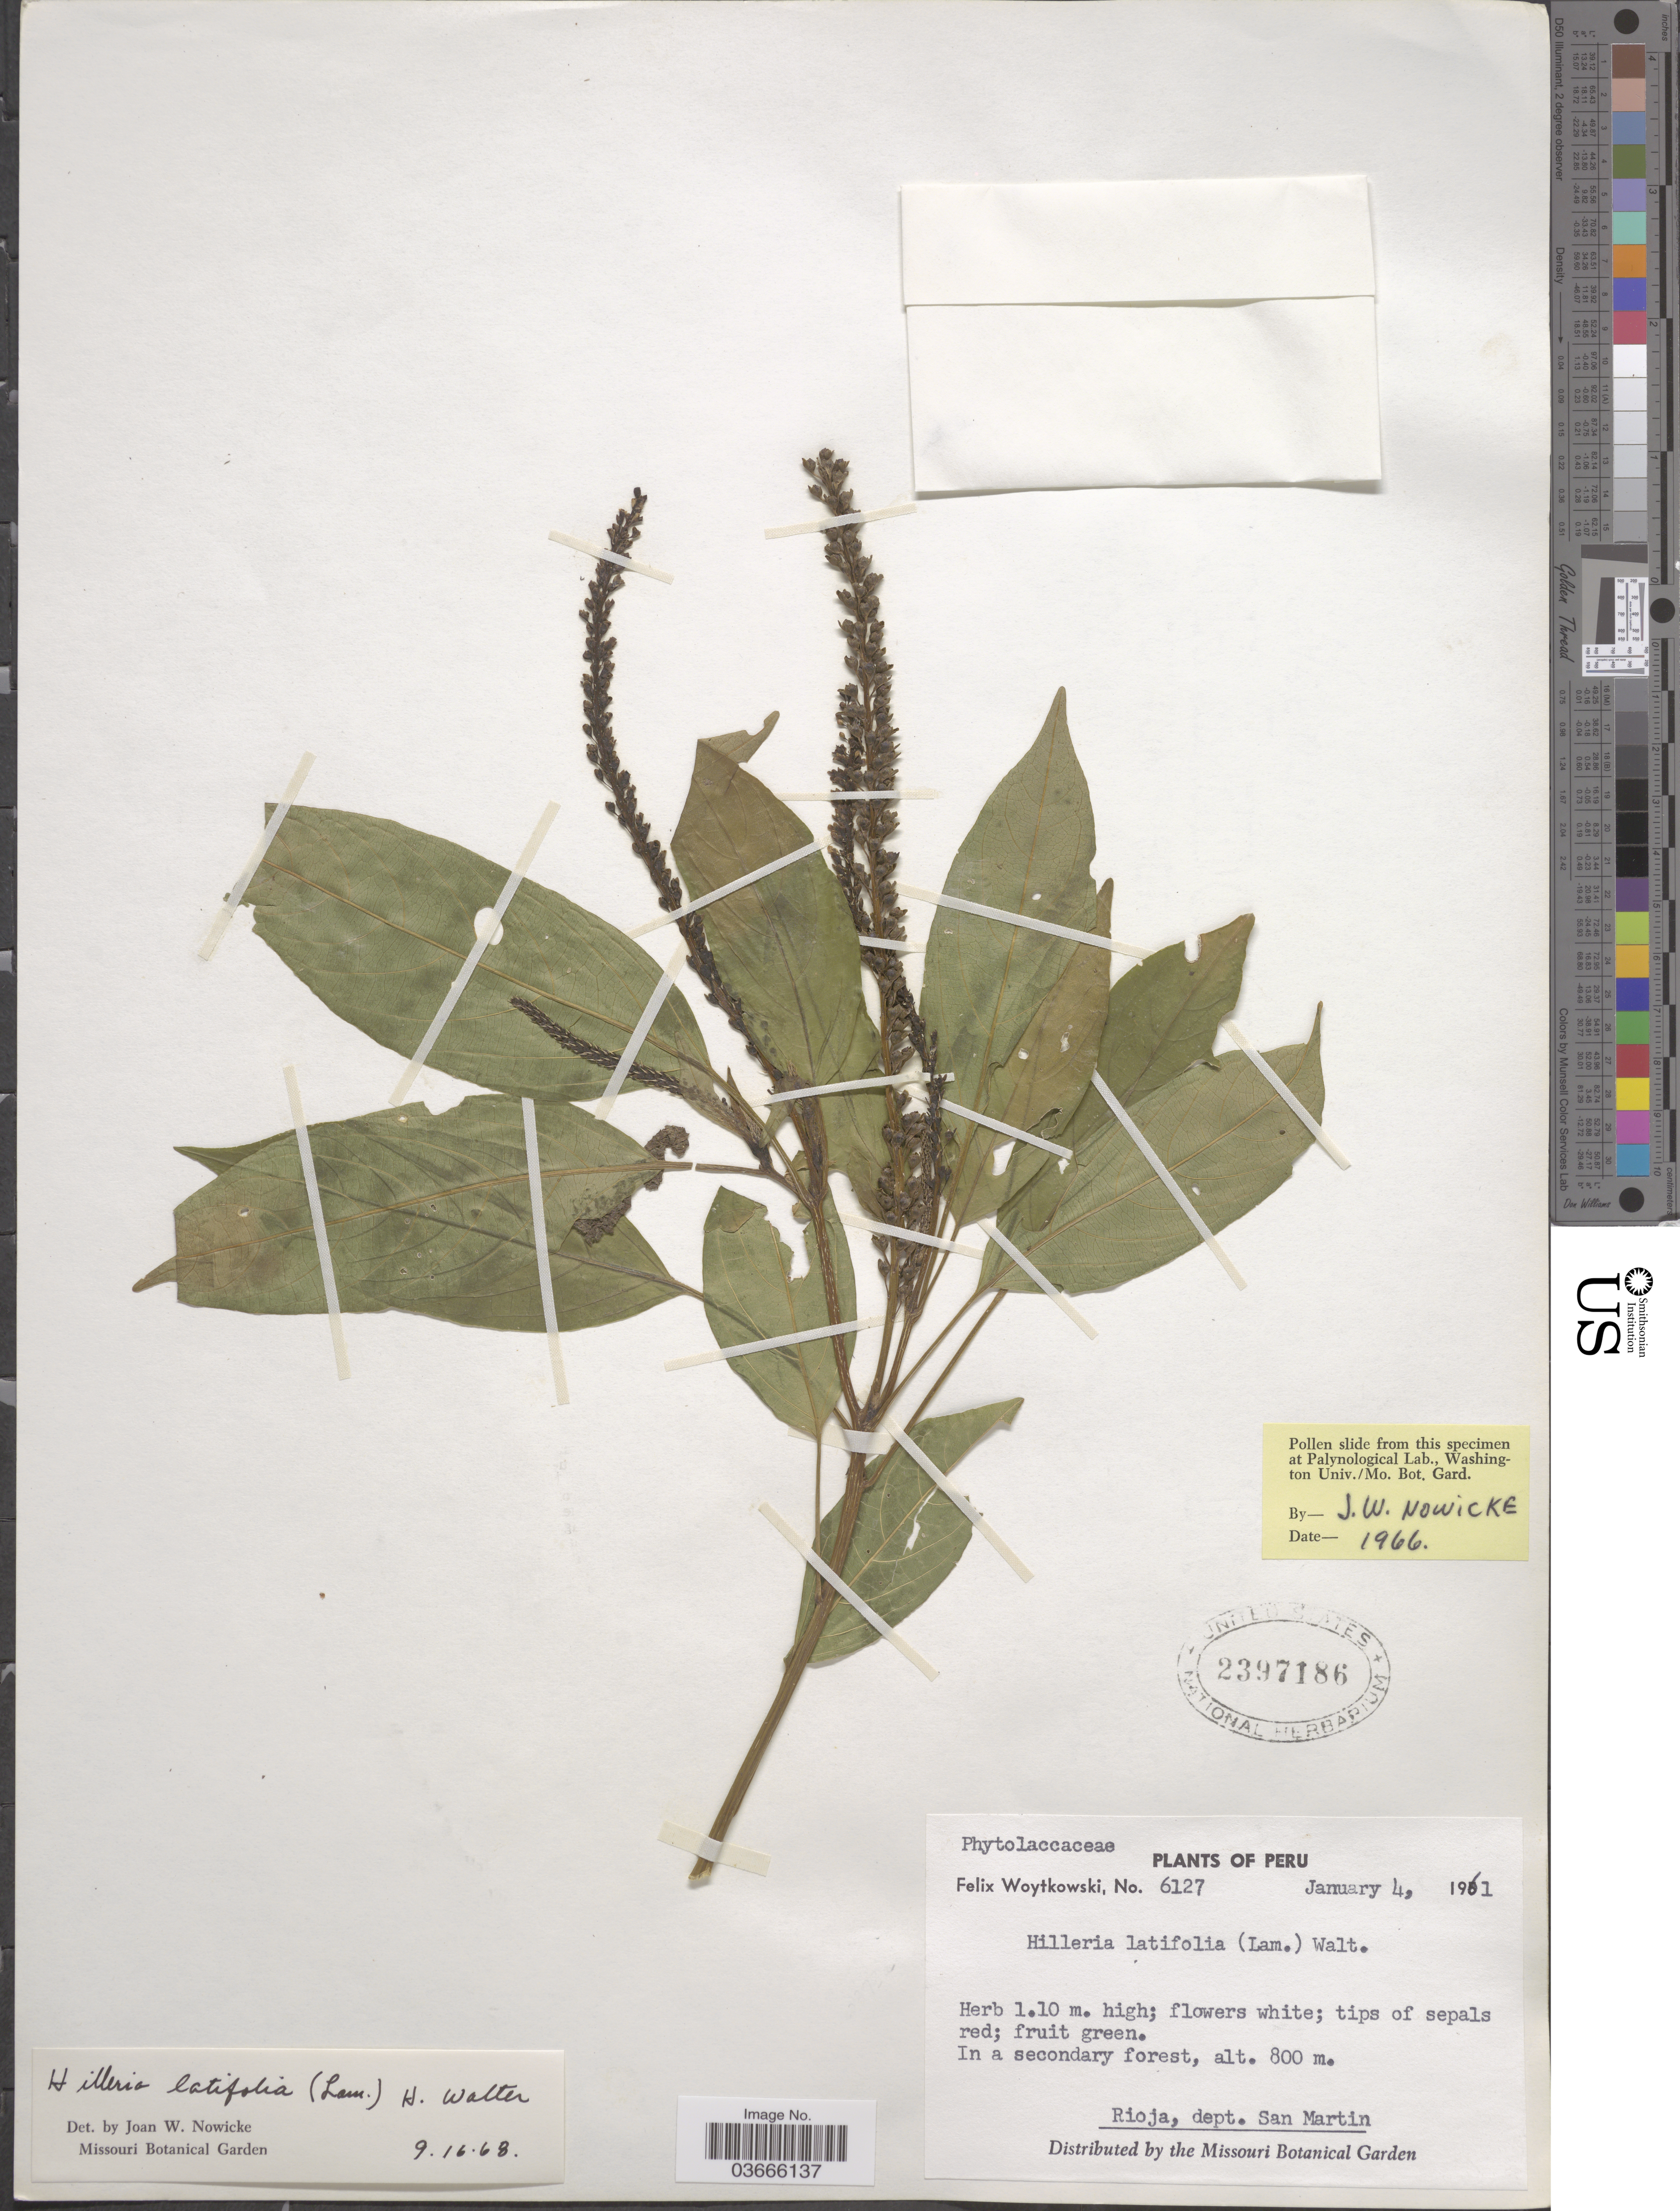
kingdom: Plantae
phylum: Tracheophyta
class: Magnoliopsida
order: Caryophyllales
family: Phytolaccaceae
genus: Hilleria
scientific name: Hilleria latifolia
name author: (Lam.) H. Walter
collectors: F. Woytkowski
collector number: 6127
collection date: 1961-01-04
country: Peru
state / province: San Martín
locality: Rioja, dept. San Martin.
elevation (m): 800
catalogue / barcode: US 2397186